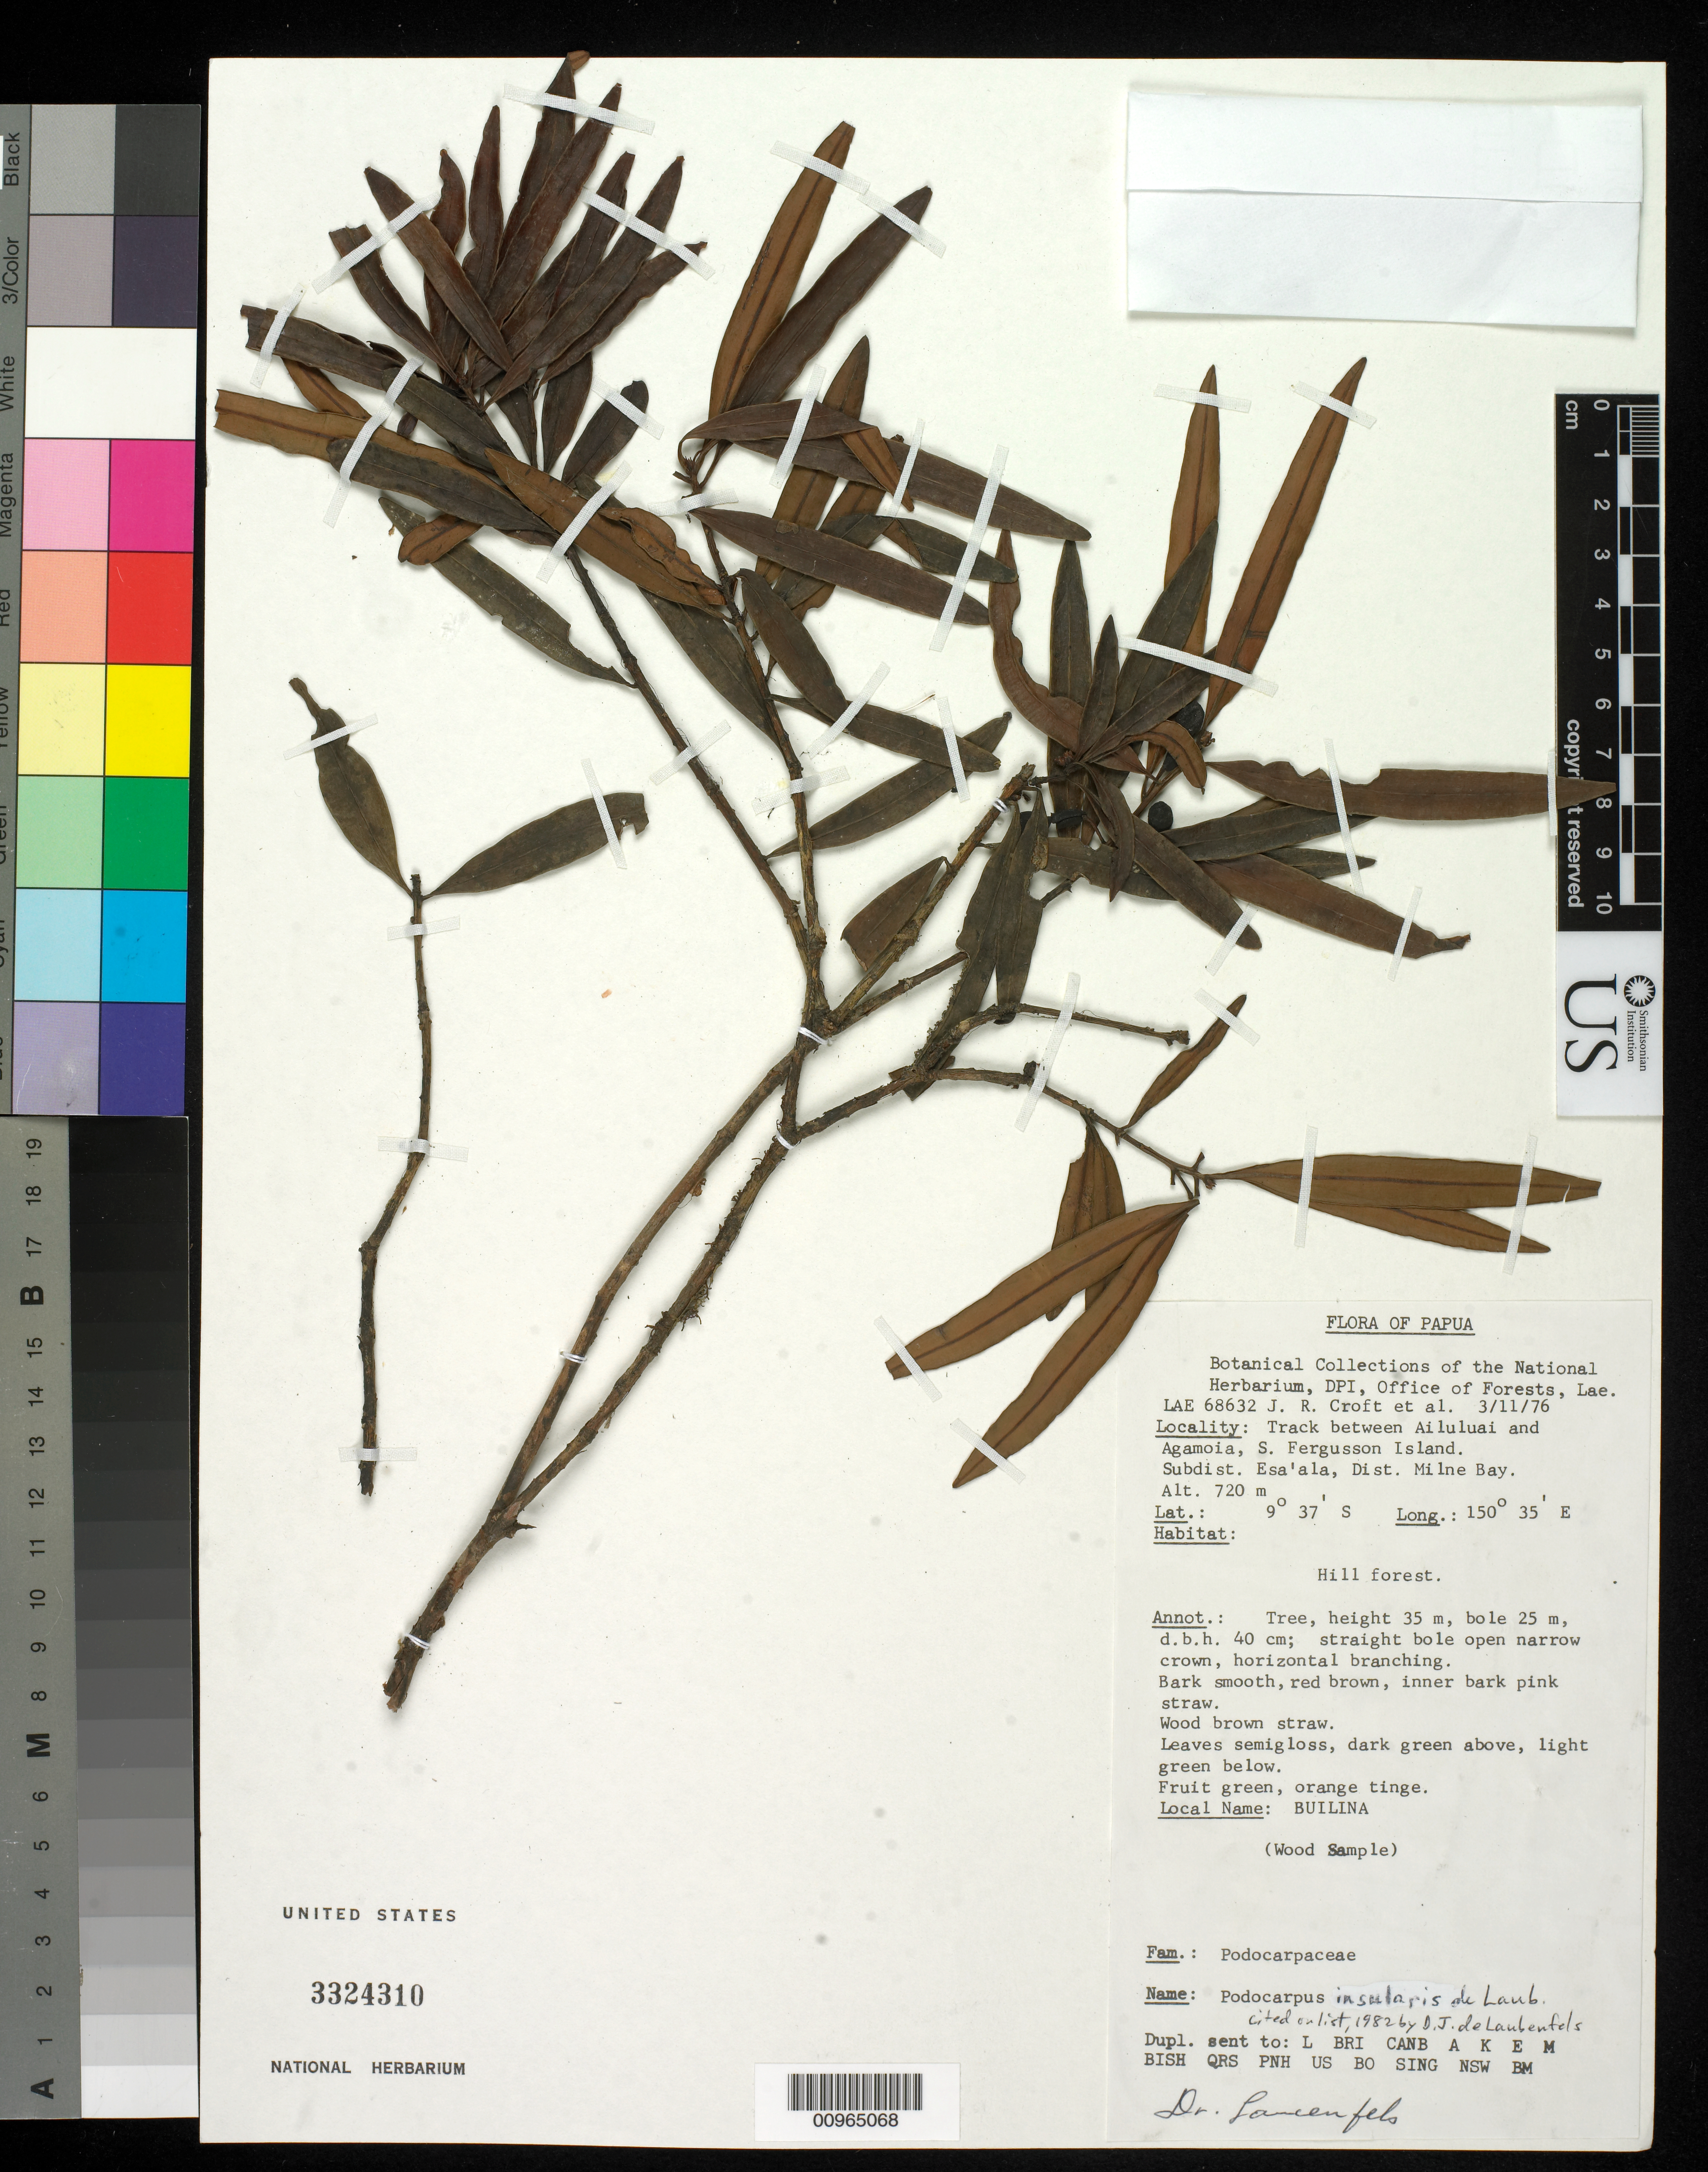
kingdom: Plantae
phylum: Tracheophyta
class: Pinopsida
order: Pinales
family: Podocarpaceae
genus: Podocarpus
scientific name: Podocarpus insularis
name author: de Laub.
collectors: J. R. Croft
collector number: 68632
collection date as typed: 03 Nov 1976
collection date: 1976-11-03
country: Papua New Guinea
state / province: Milne Bay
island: Fergusson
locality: Track between Ailuluai and Agamoia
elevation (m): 720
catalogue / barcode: US 3324310